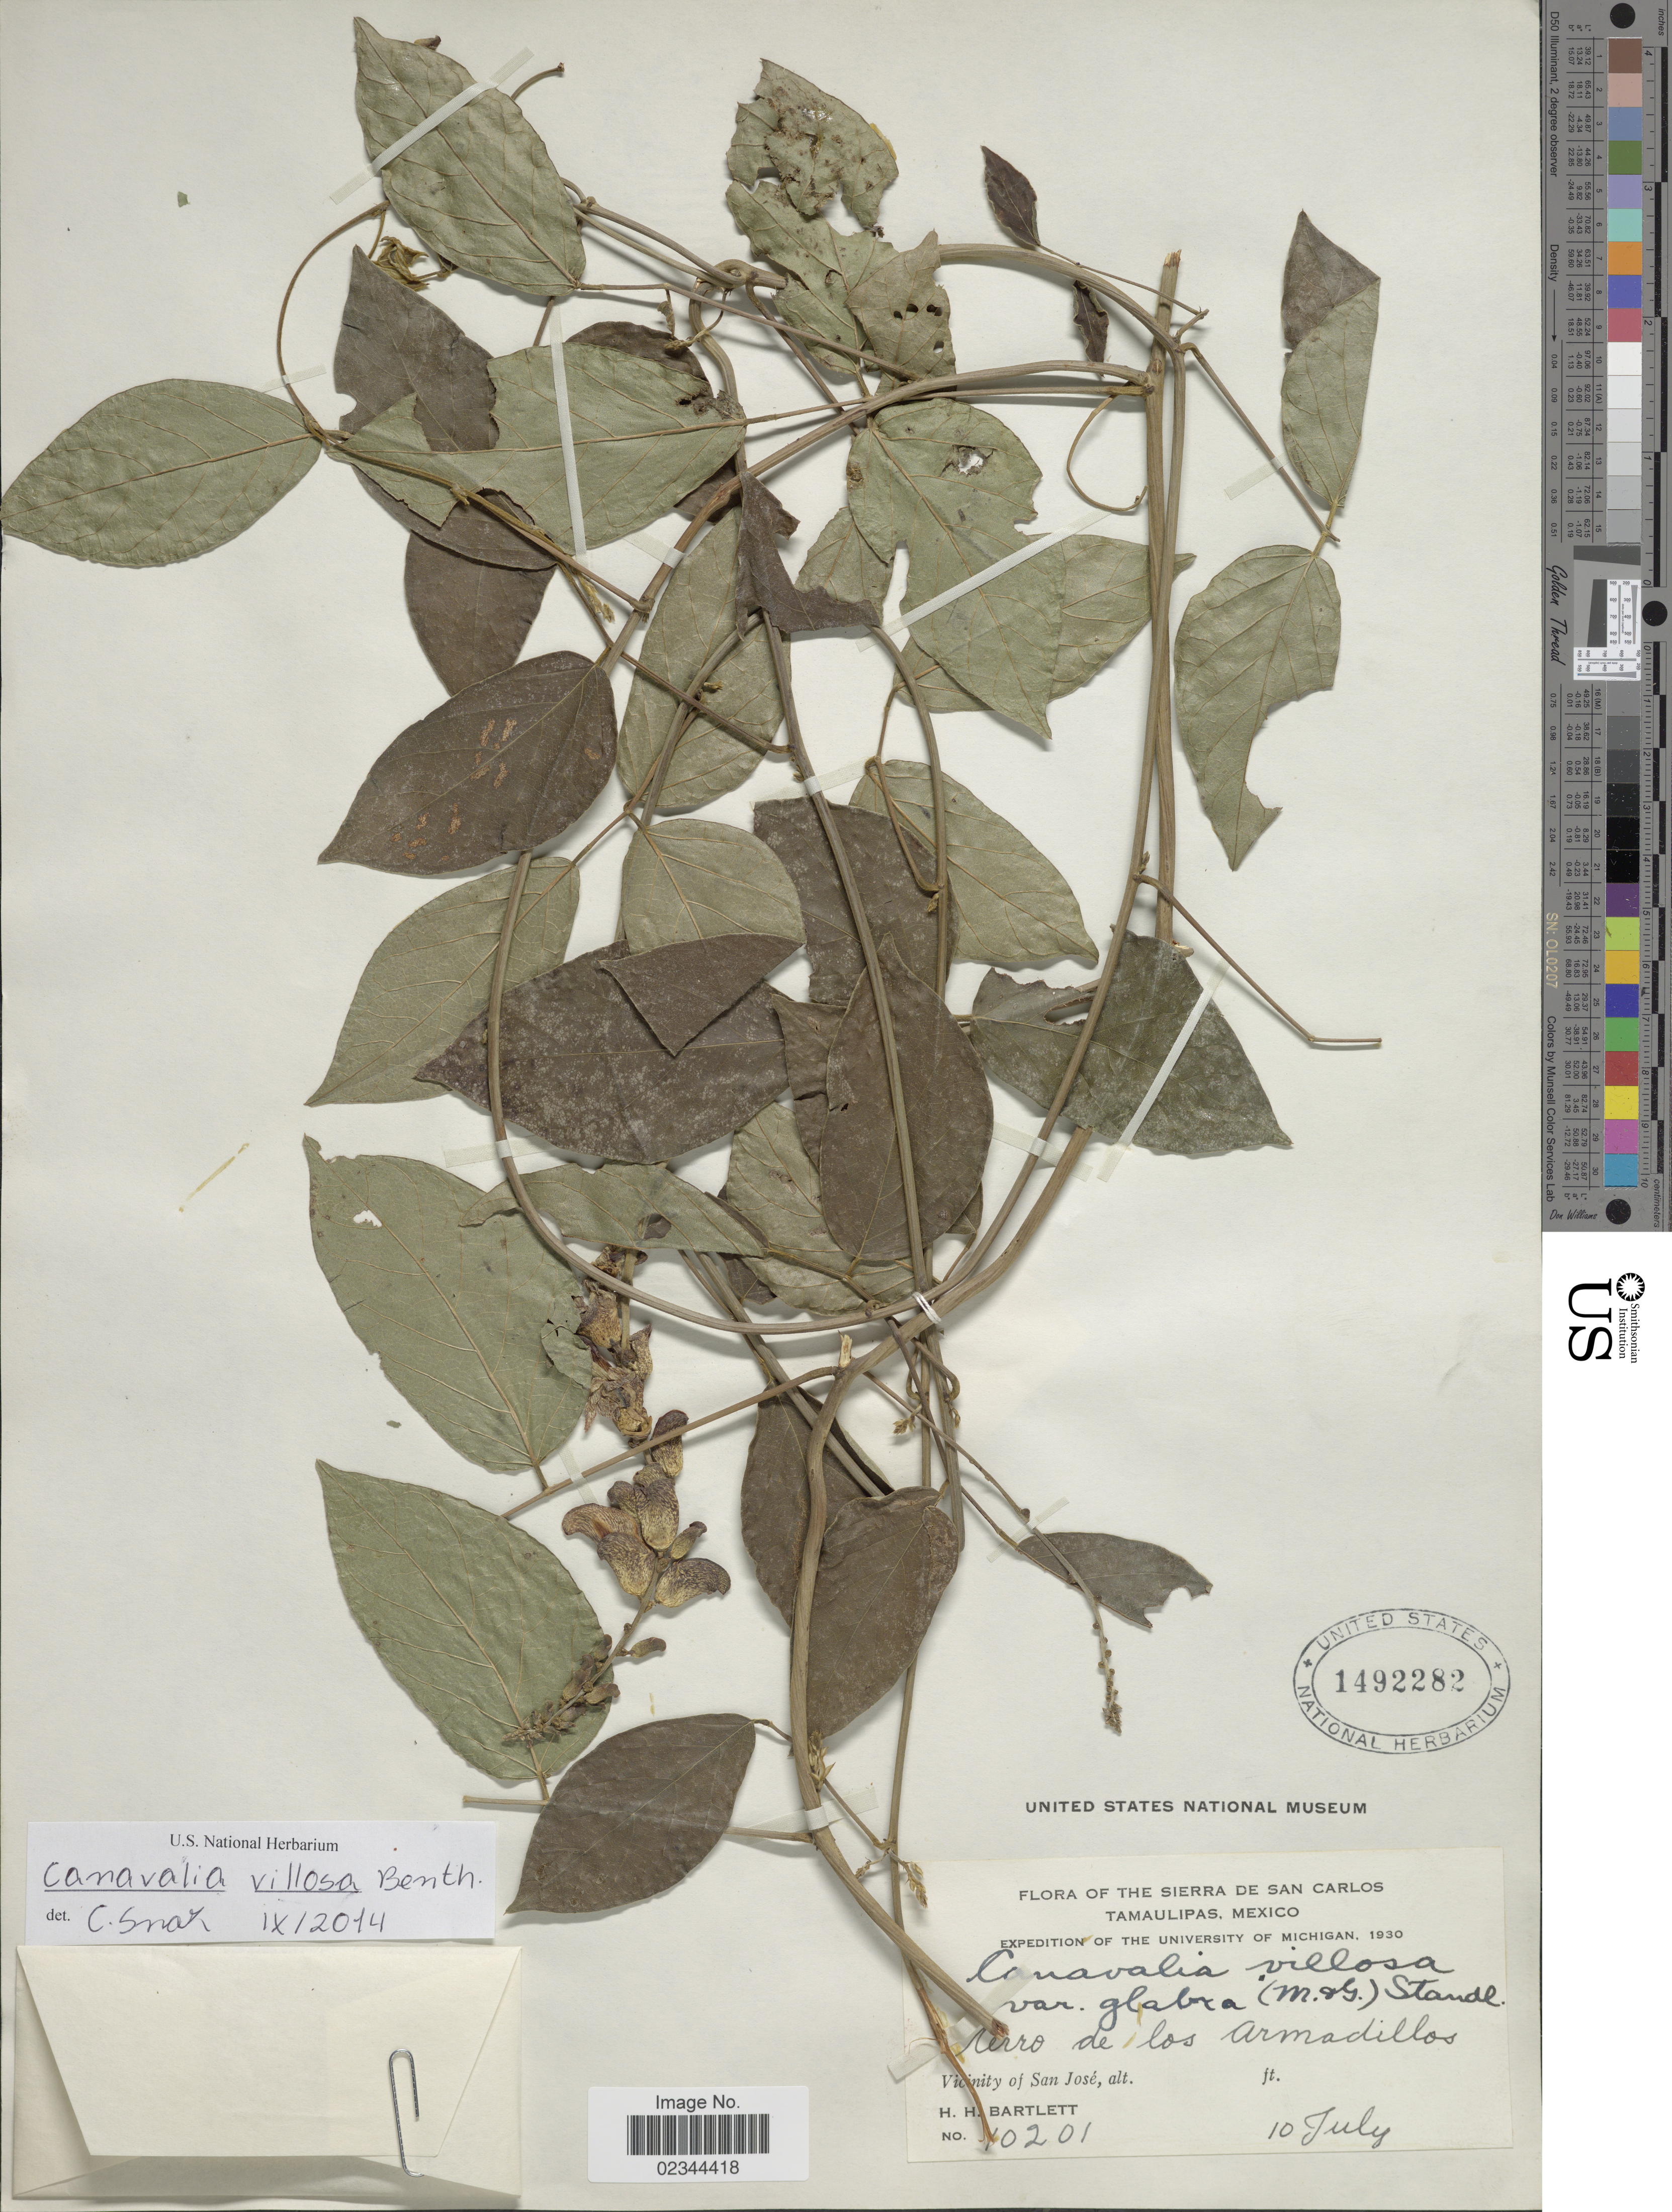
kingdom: Plantae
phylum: Tracheophyta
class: Magnoliopsida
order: Fabales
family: Fabaceae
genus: Canavalia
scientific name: Canavalia villosa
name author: Benth.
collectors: H. H. Bartlett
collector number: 10201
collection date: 1930-07-10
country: Mexico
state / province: Tamaulipas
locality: The Sierra de San Carlos, Cerro de los Armadillos, Vicinity of San Jose.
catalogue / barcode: US 1492282